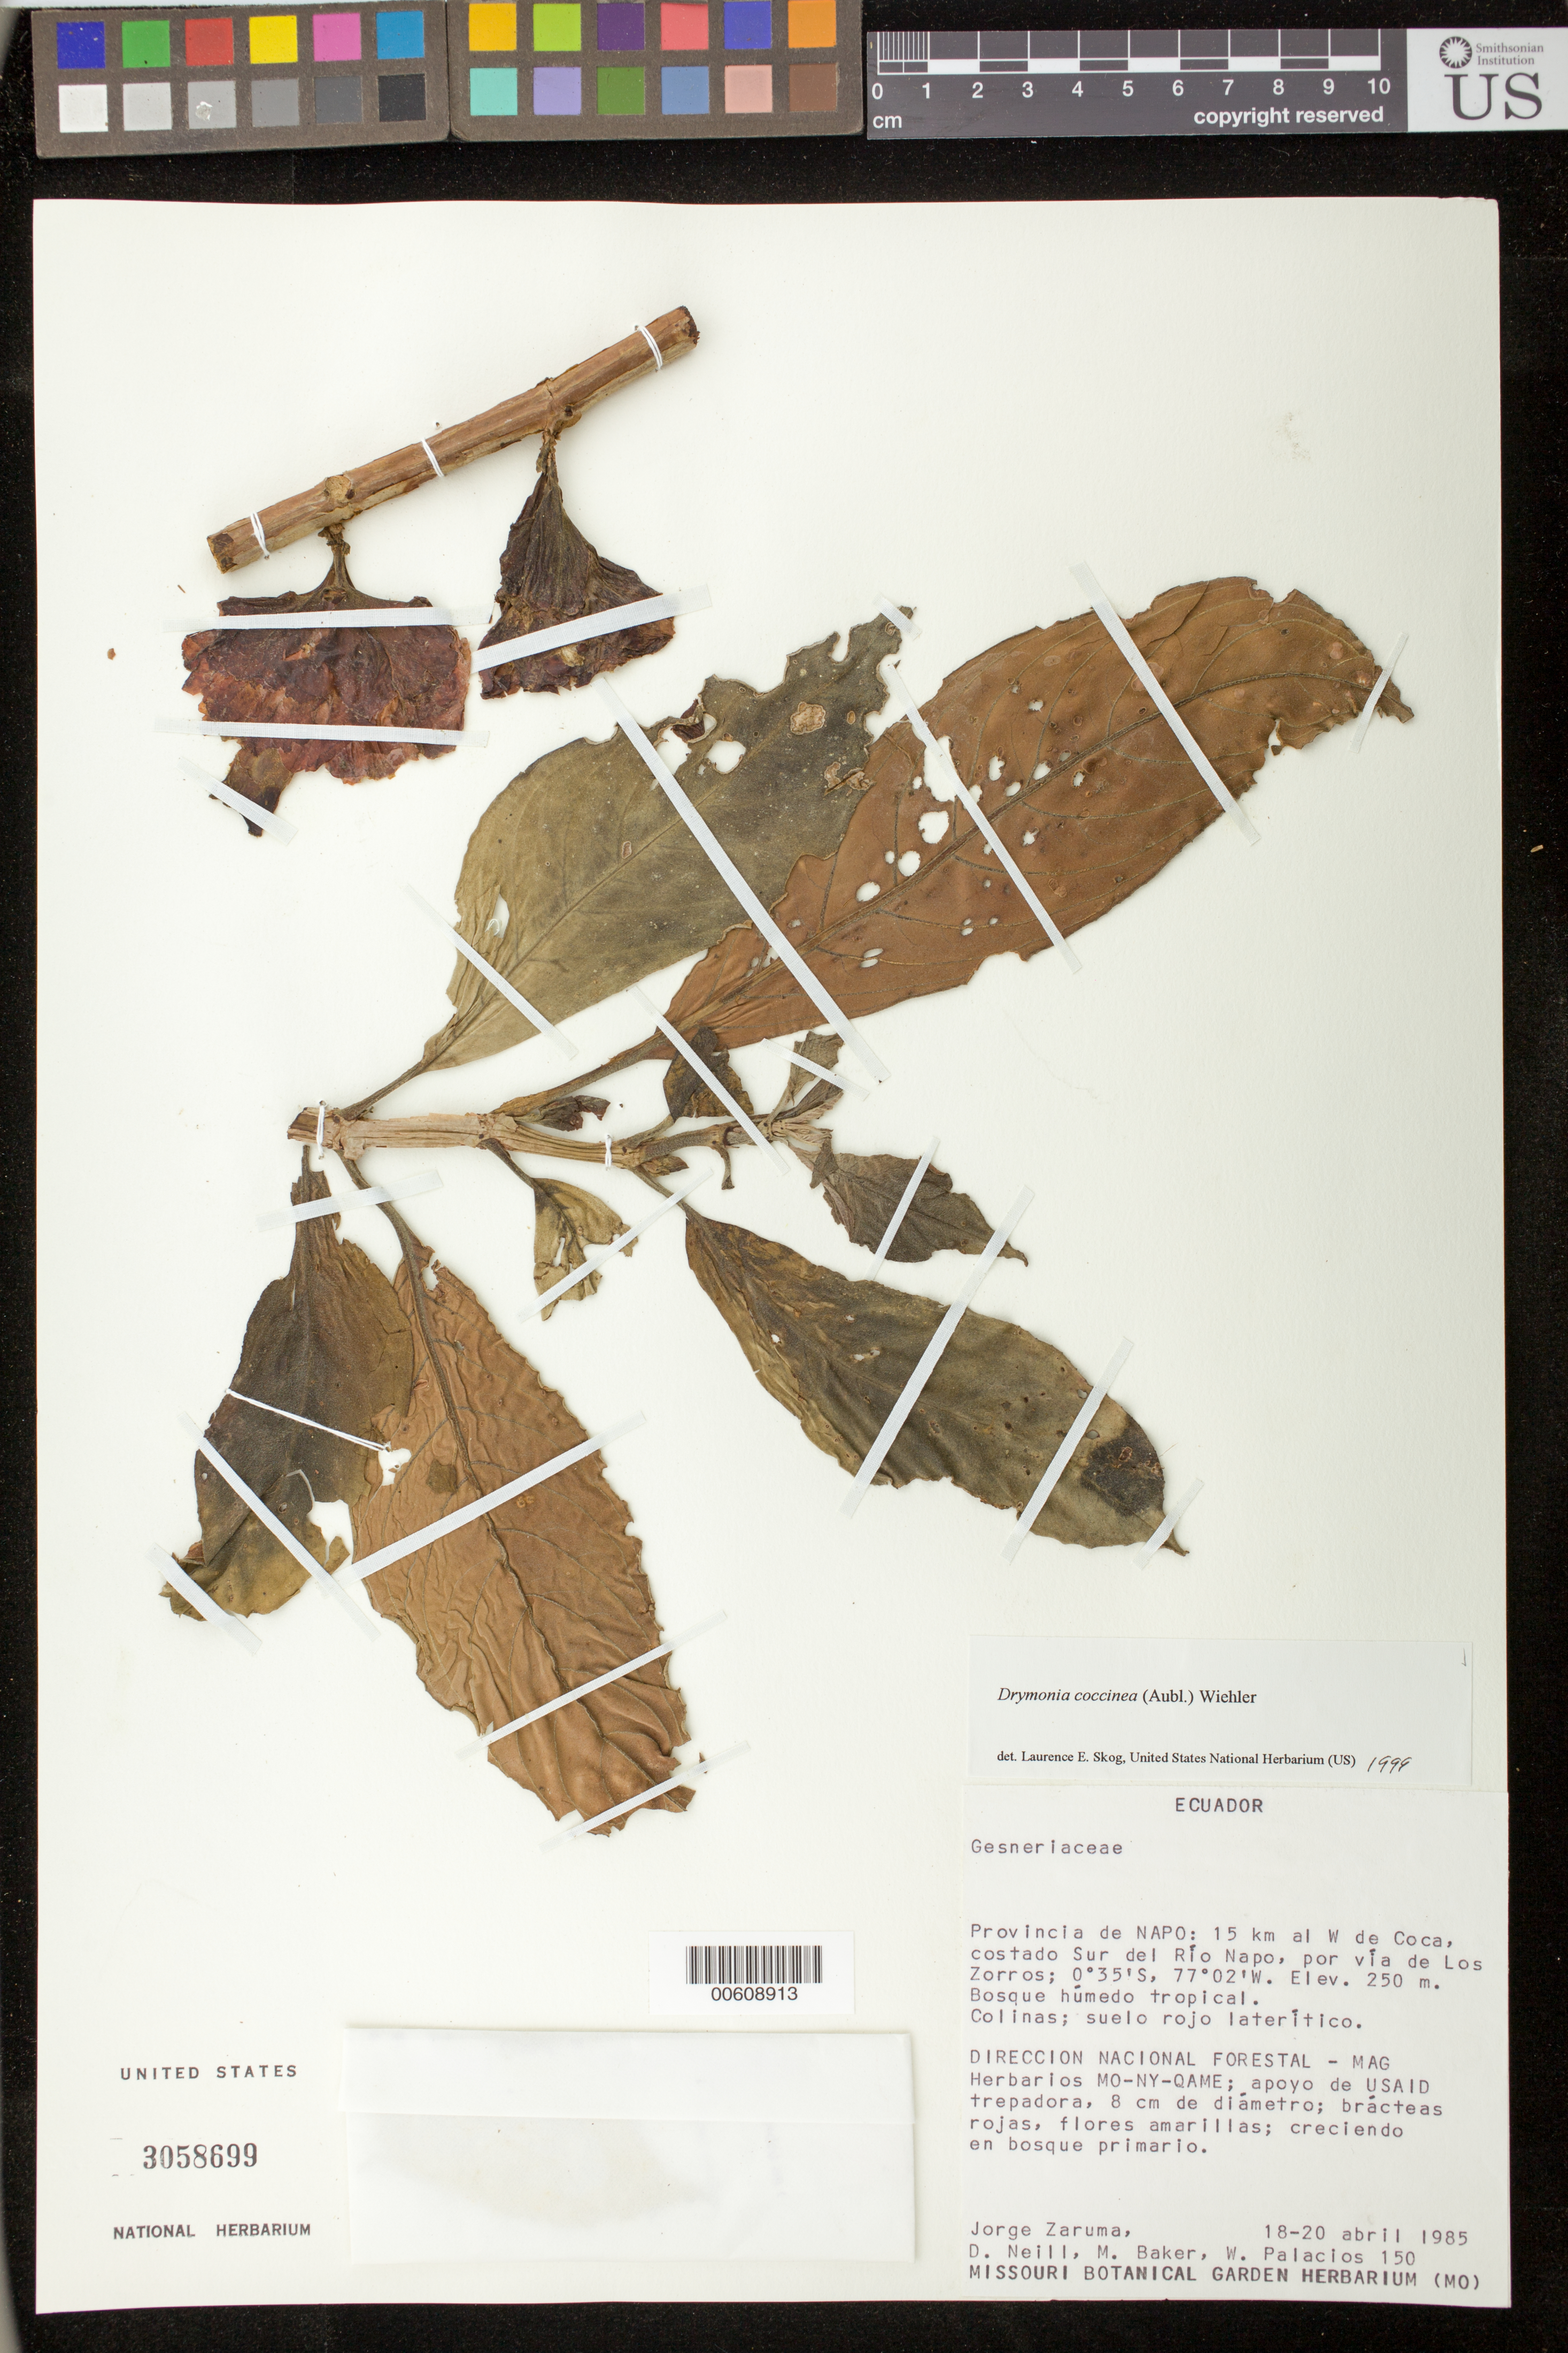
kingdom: Plantae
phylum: Tracheophyta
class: Magnoliopsida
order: Lamiales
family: Gesneriaceae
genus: Drymonia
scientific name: Drymonia coccinea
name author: (Aubl.) Wiehler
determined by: Skog, Laurence E.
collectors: J. Zaruma, D. A. Neill, M. Baker & W. Palacios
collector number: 150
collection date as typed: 18-20 Apr 1985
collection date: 1985-04-18/1985-04-20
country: Ecuador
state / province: Napo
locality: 15 km al W de Coca, costado Sur del Río Napo, por vía de Los Zorros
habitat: Bosque húmedo tropical; colinas; suelo rojo laterítico; en bosque primario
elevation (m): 250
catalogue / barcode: US 3058699